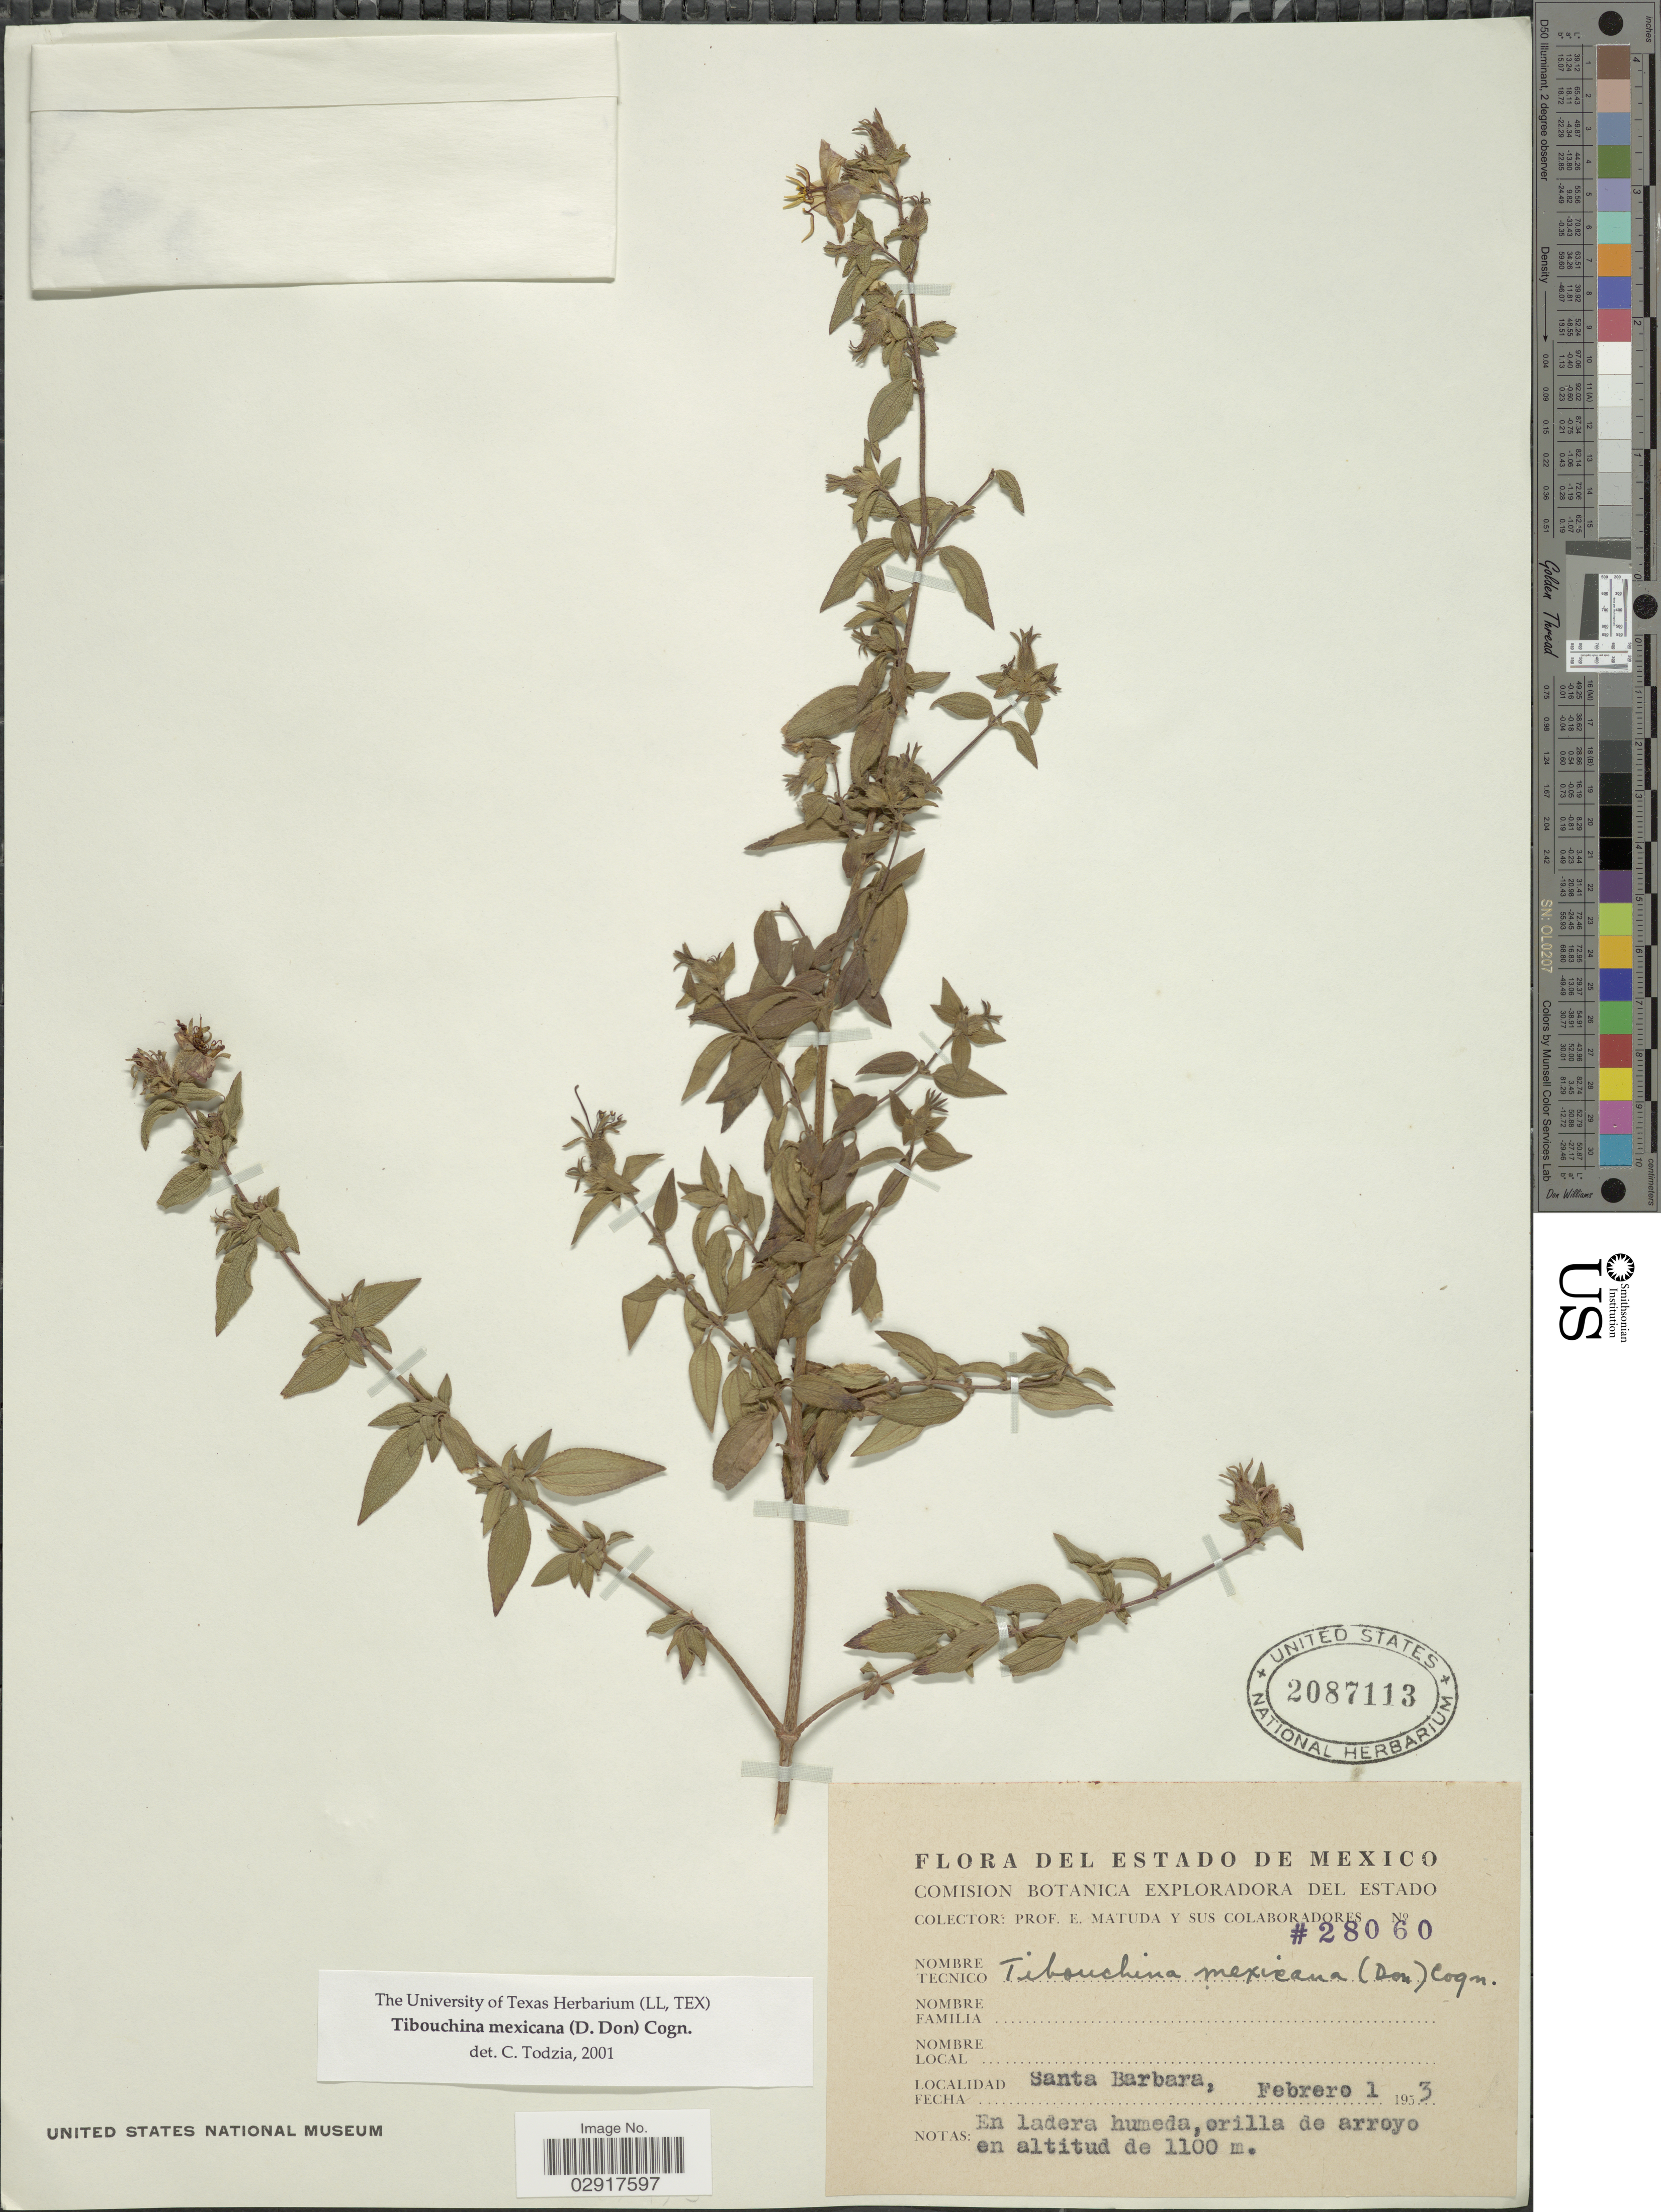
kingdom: Plantae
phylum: Tracheophyta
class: Magnoliopsida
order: Myrtales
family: Melastomataceae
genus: Chaetogastra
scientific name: Chaetogastra tortuosa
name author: (Bonpl.) DC.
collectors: E. Matuda & Sus Colaboradores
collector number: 28060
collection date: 1953-02-01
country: Mexico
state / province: México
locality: Estado de Mexico. Santa Barbara.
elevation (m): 1100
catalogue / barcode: US 2087113